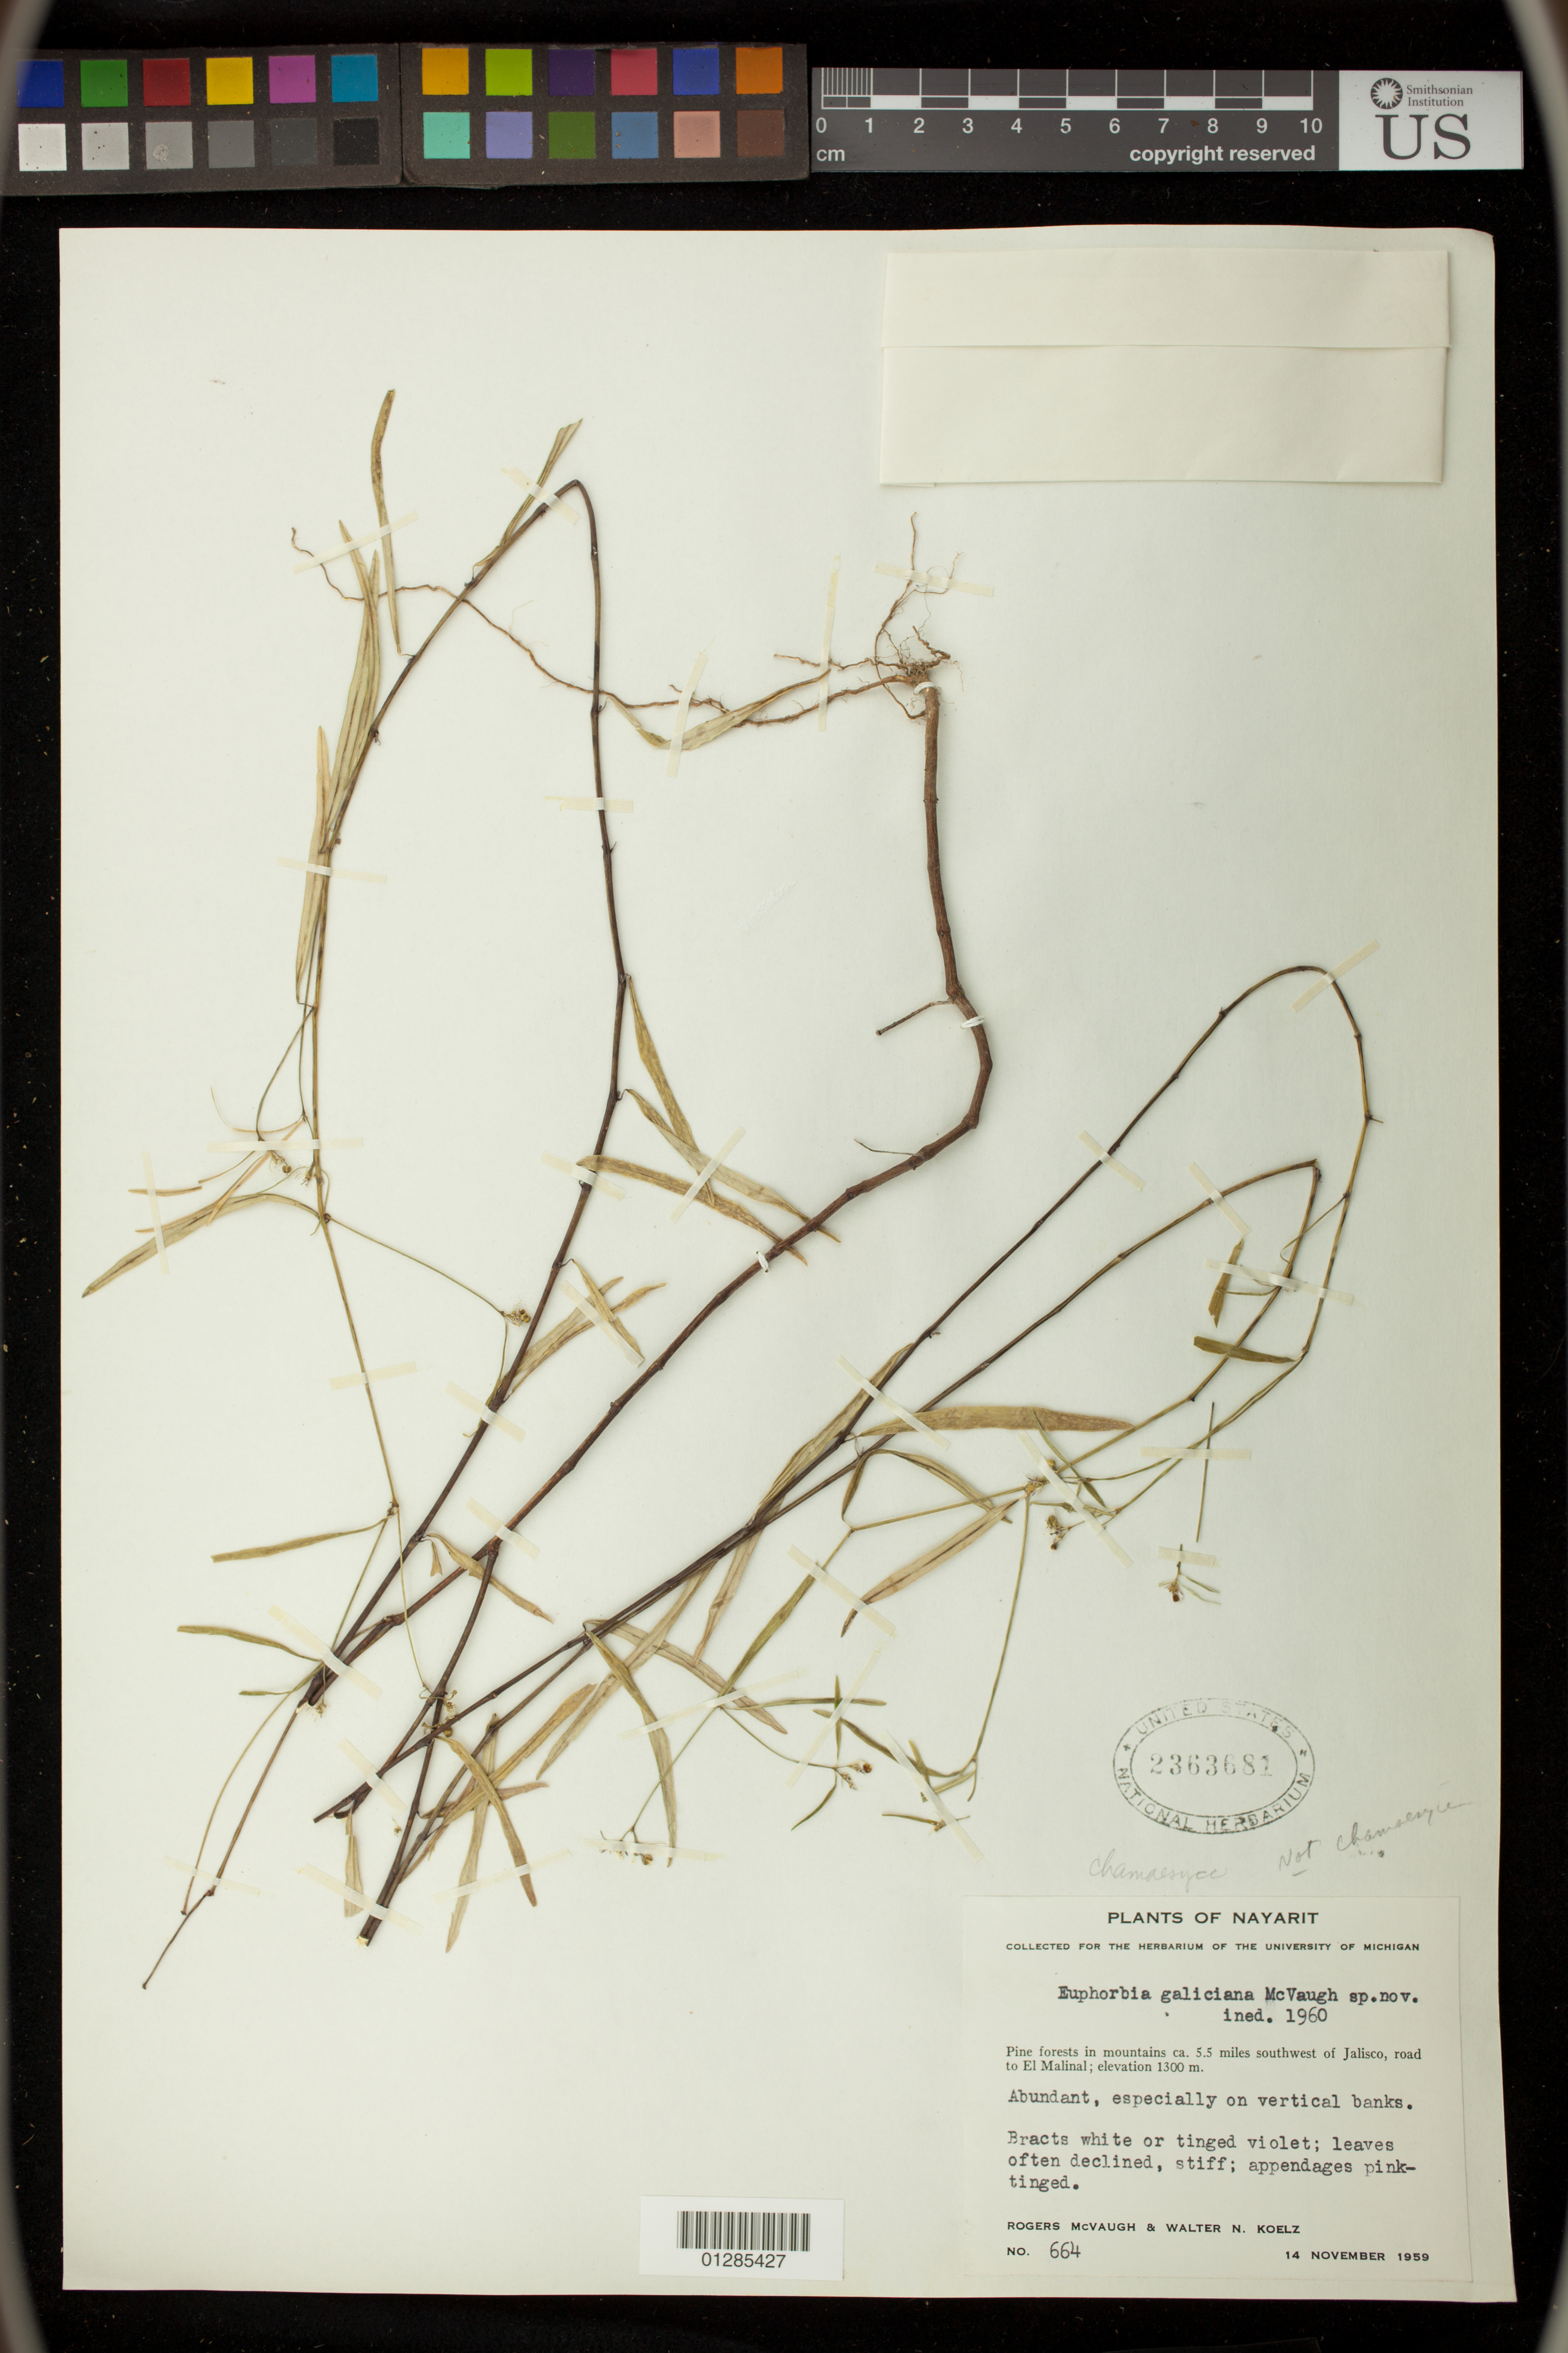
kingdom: Plantae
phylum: Tracheophyta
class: Magnoliopsida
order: Malpighiales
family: Euphorbiaceae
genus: Euphorbia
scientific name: Euphorbia graminea var. novogaliciana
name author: McVaugh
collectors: R. McVaugh & W. N. Koelz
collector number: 664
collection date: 1959-11-14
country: Mexico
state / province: Nayarit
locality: Pine forests in mountains ca. 5.5 miles southwest of Jalisco, road to El Malinal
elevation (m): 1300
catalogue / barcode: US 2363681